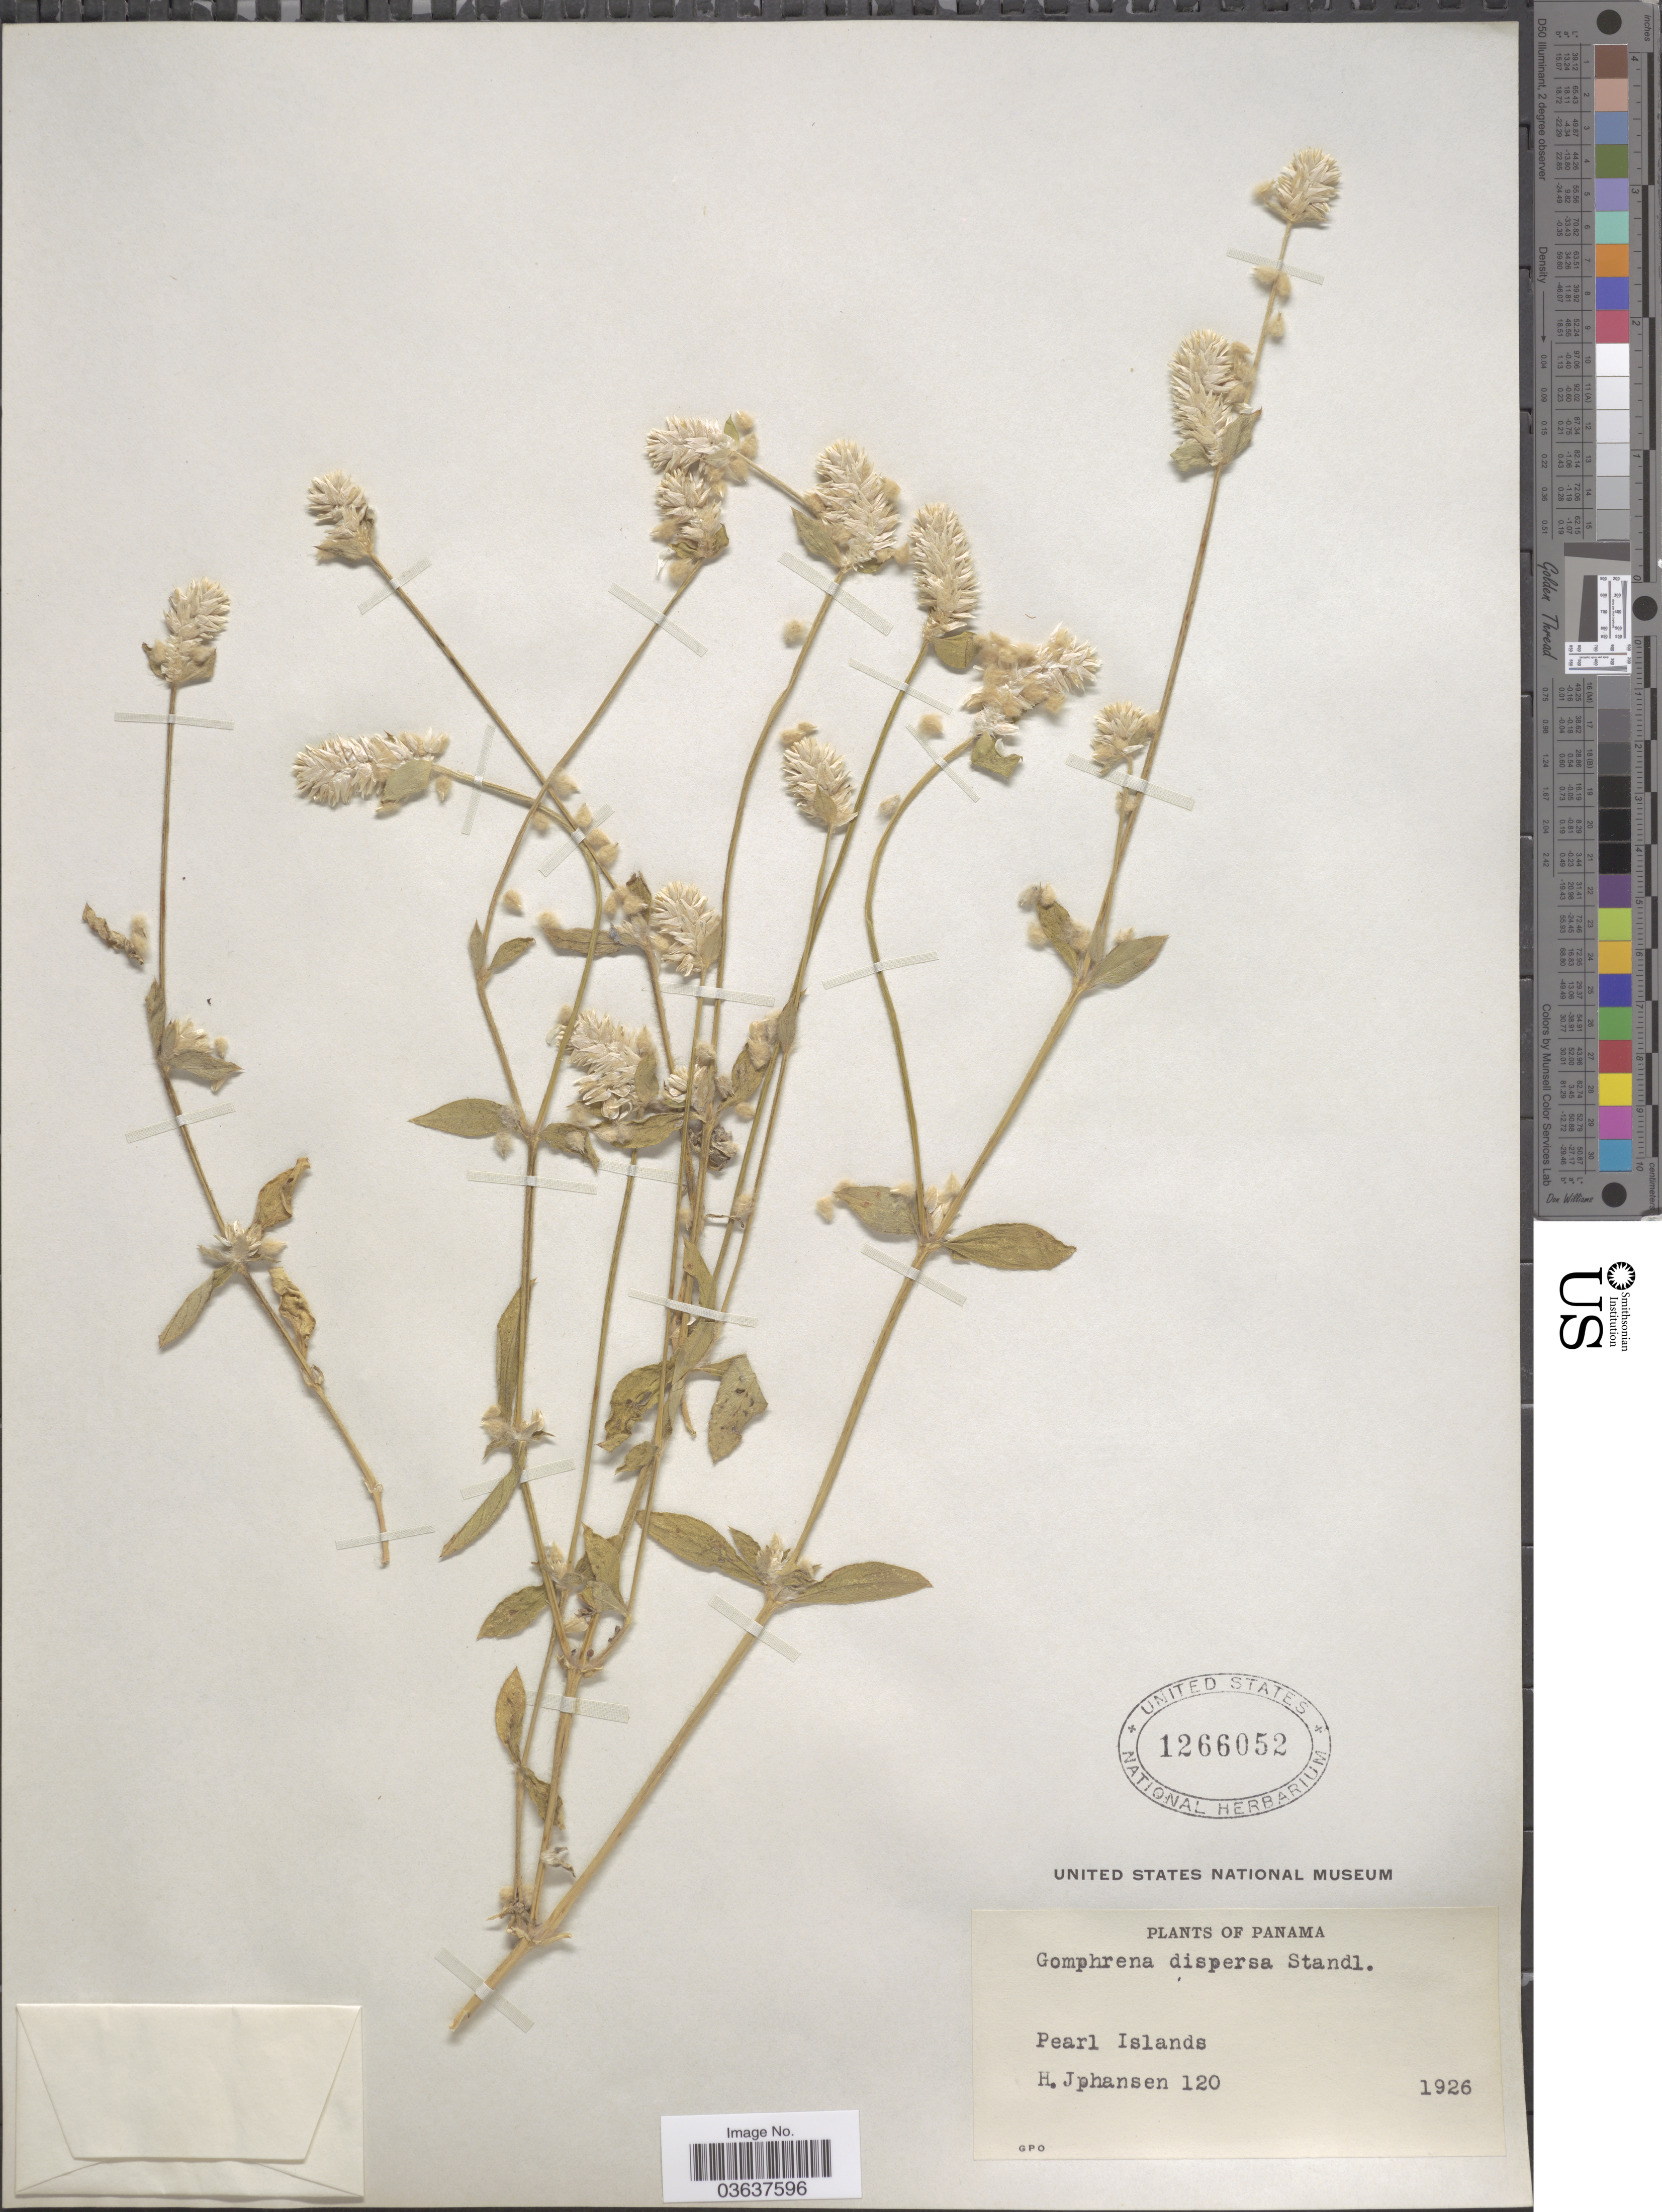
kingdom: Plantae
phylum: Tracheophyta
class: Magnoliopsida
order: Caryophyllales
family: Amaranthaceae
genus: Gomphrena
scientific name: Gomphrena dispersa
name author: Standl.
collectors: H. Johansen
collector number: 120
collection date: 1926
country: Panama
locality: Pearl Islands.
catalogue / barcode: US 1266052